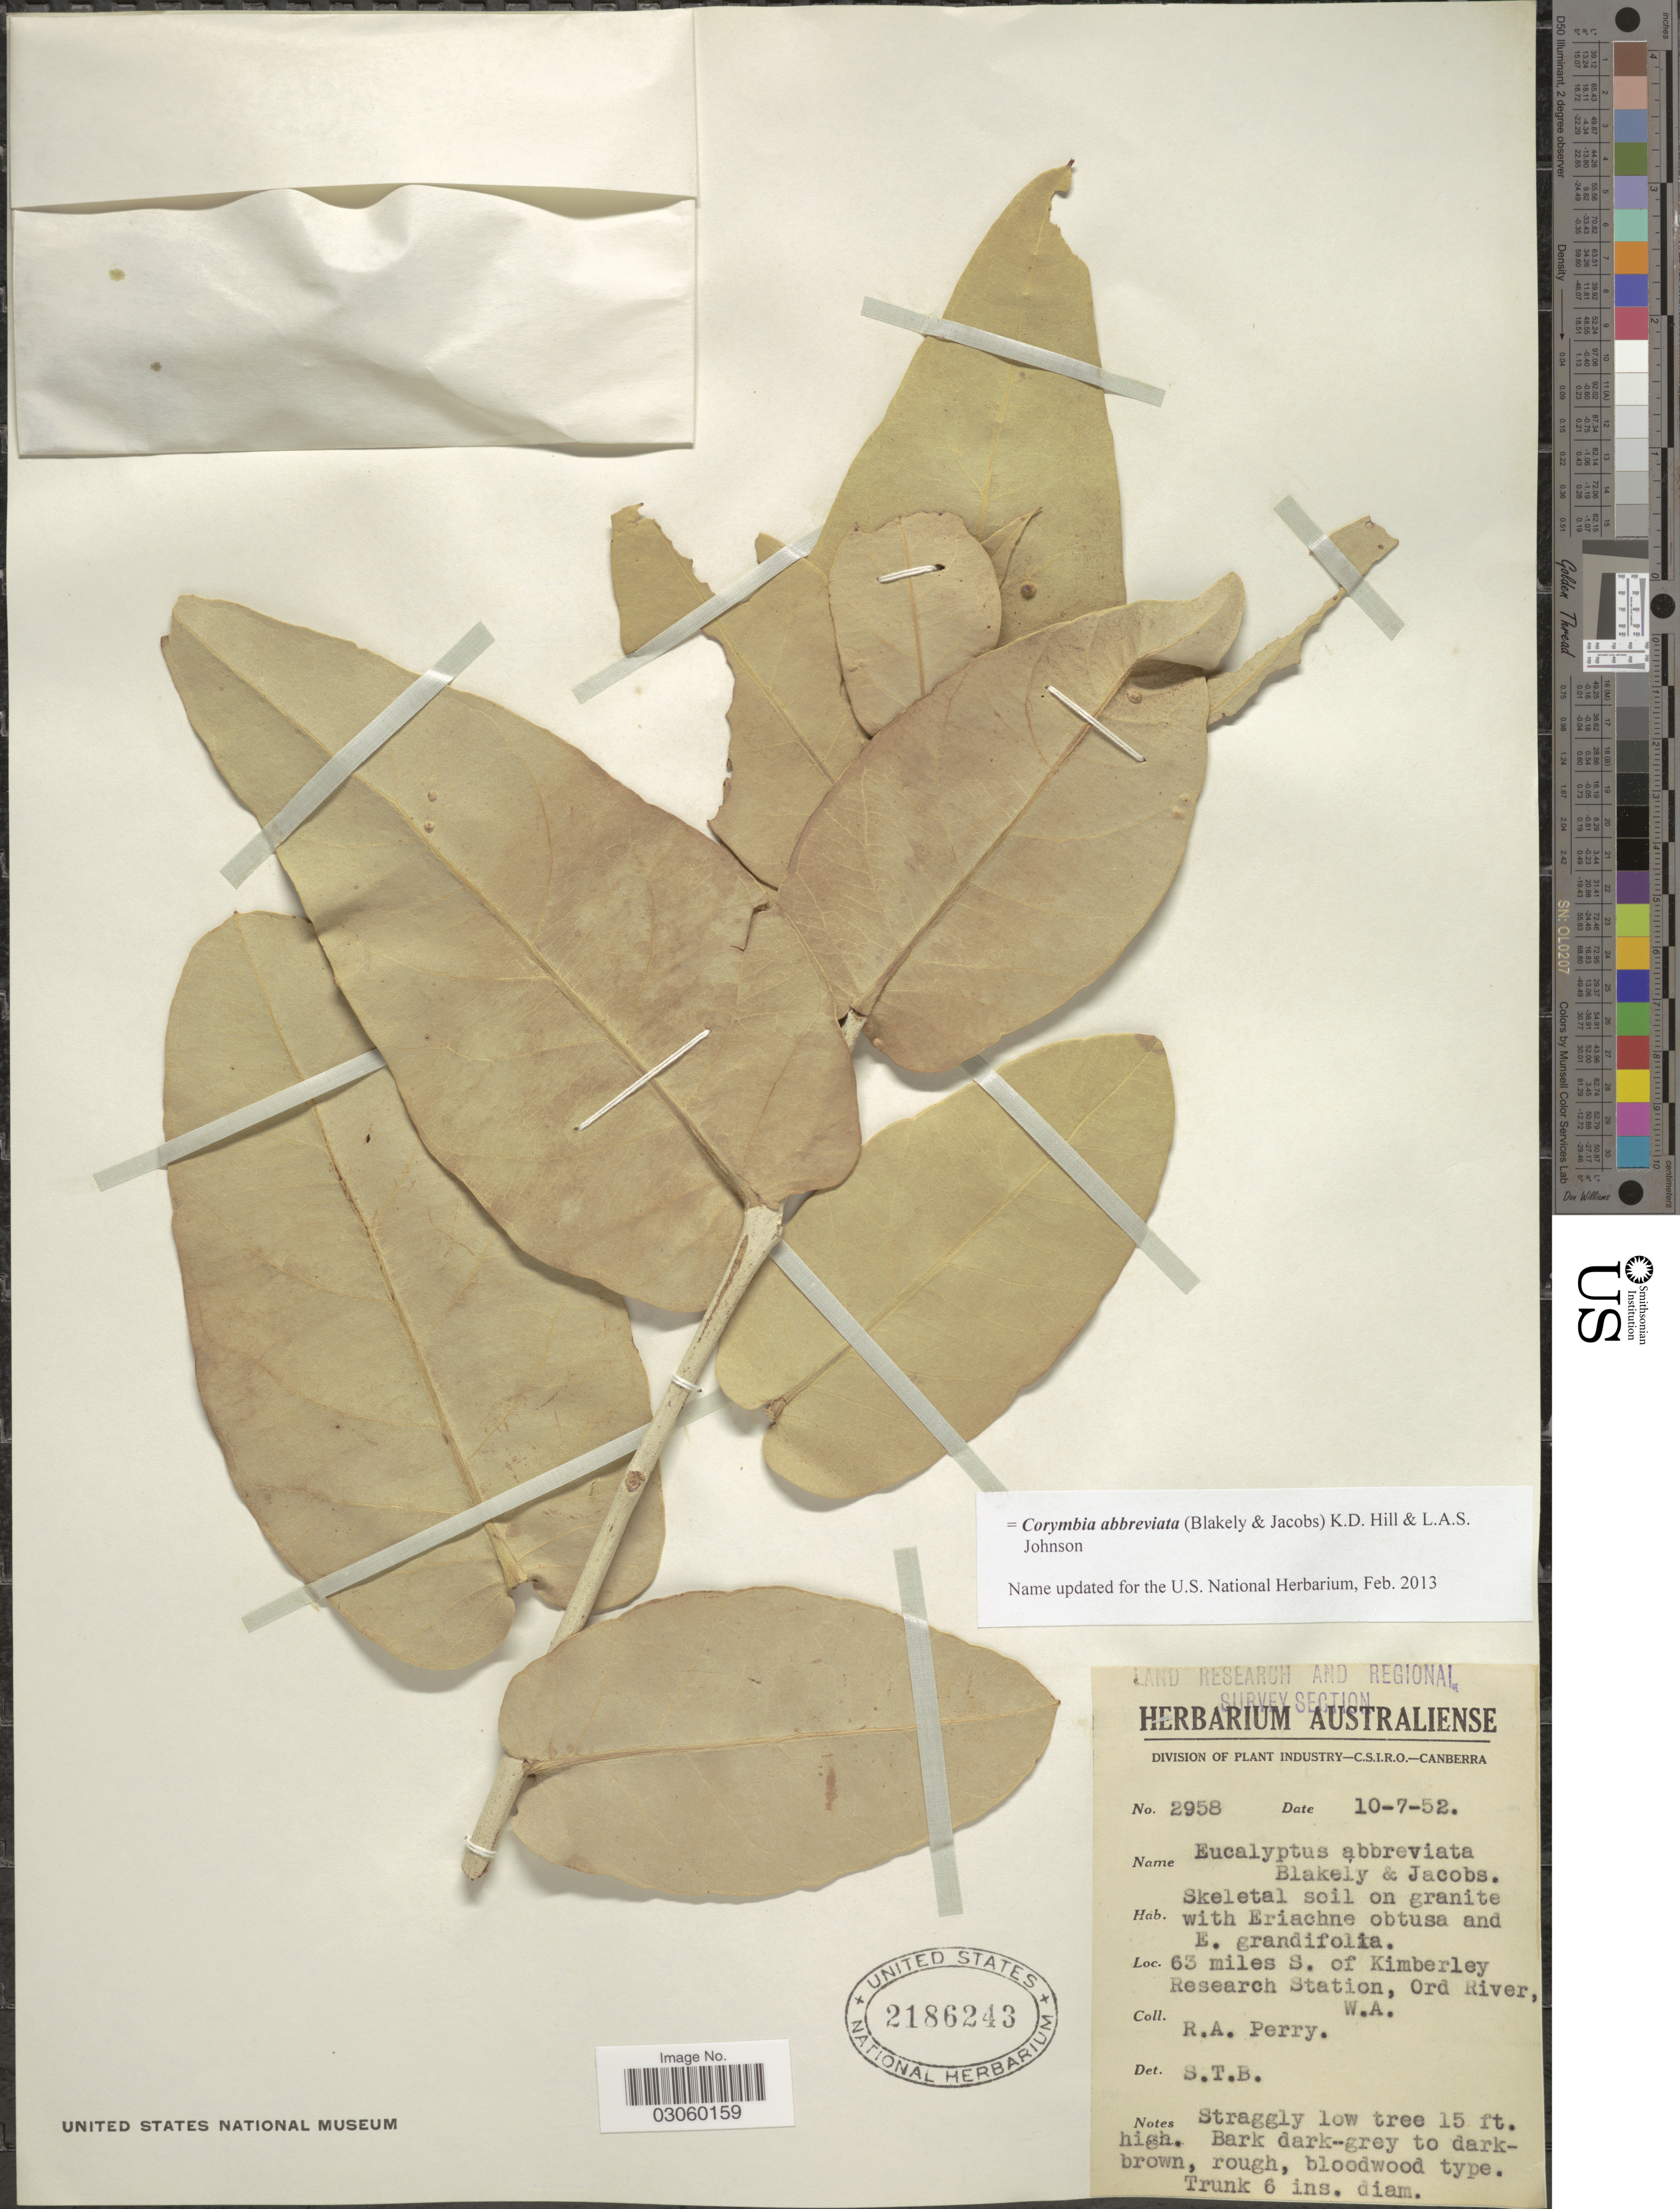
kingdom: Plantae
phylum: Tracheophyta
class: Magnoliopsida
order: Myrtales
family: Myrtaceae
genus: Corymbia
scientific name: Corymbia abbreviata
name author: (Blakely & Jacobs) K.D. Hill & L.A.S. Johnson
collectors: Perry, R. A.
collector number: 2958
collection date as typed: Transcribed d/m/y: 10/7/52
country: Australia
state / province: Western Australia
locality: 63 miles S. of Kimberley Research Station, Ord River.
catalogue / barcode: US 2186243